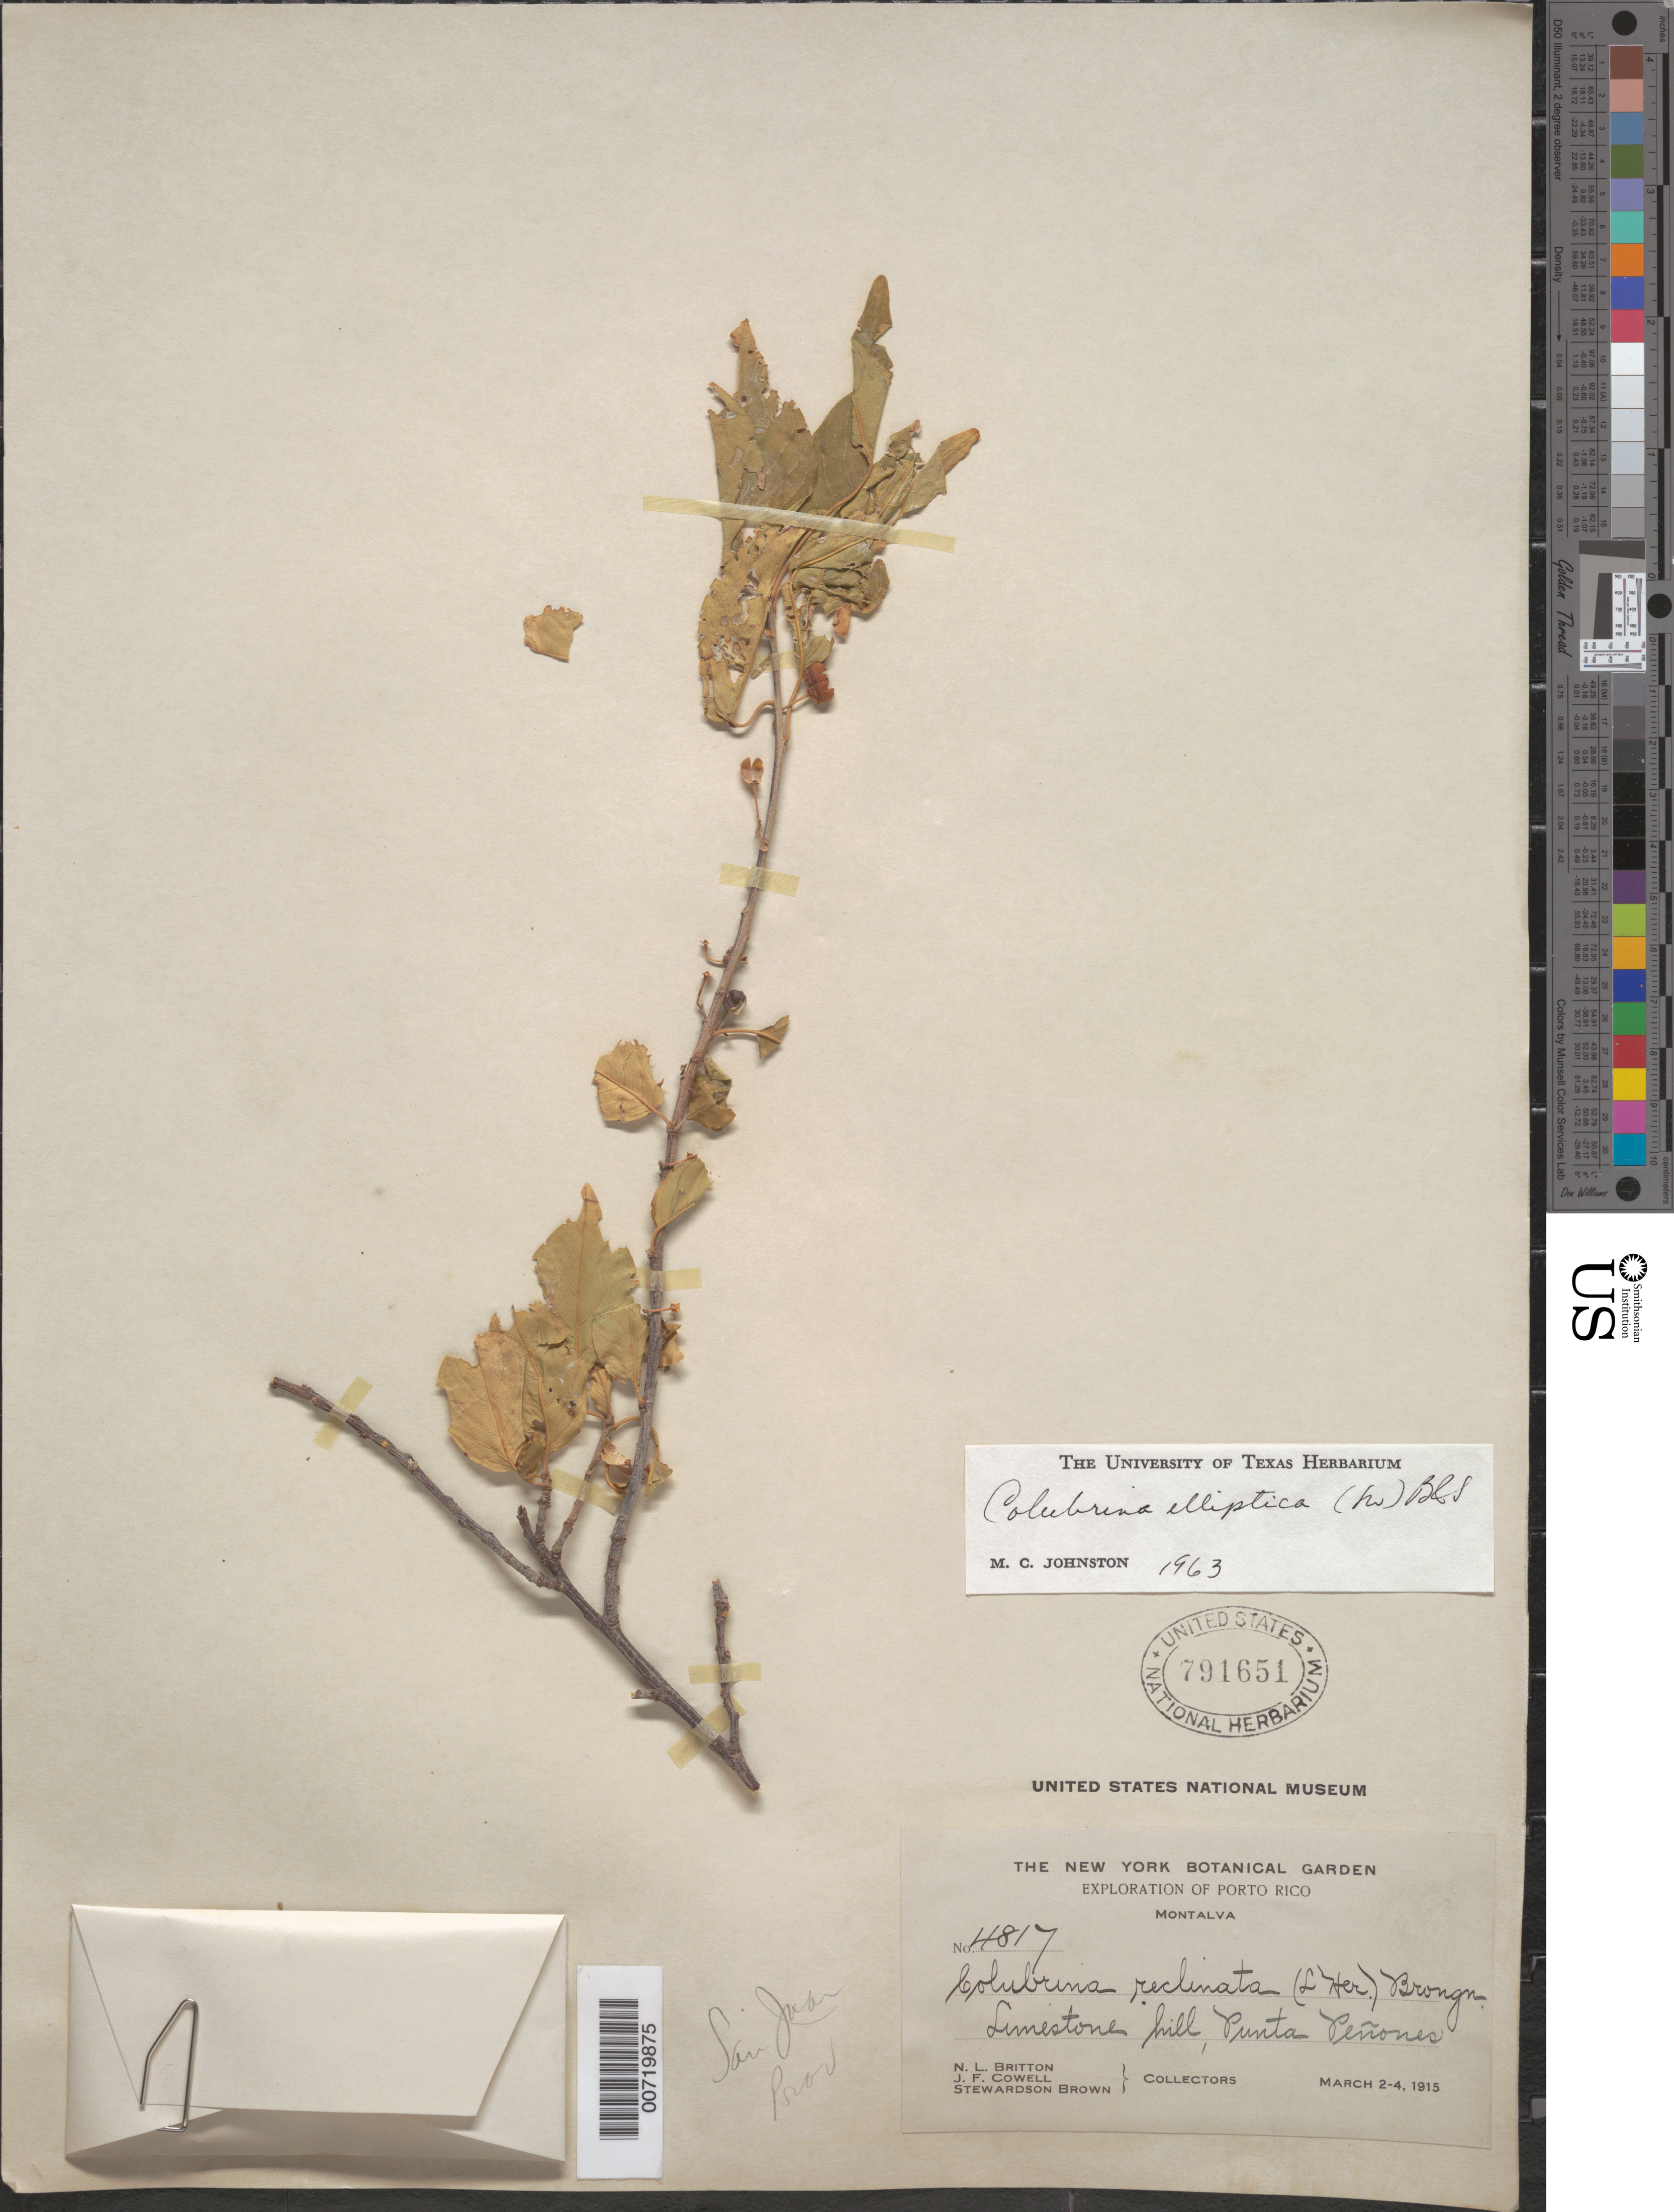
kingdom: Plantae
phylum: Tracheophyta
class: Magnoliopsida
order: Rosales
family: Rhamnaceae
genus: Colubrina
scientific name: Colubrina elliptica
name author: (Sw.) Brizicky & W.L. Stern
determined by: Johnston, Marshall C.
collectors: N. Britton, J. F. Cowell & S. Brown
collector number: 4817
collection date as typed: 02 Mar 1915 to 04 Mar 1915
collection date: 1915-03-02/1915-03-04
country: Puerto Rico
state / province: Guánica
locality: Montalva, Punta Penones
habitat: Limestone hill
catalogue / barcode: US 791651